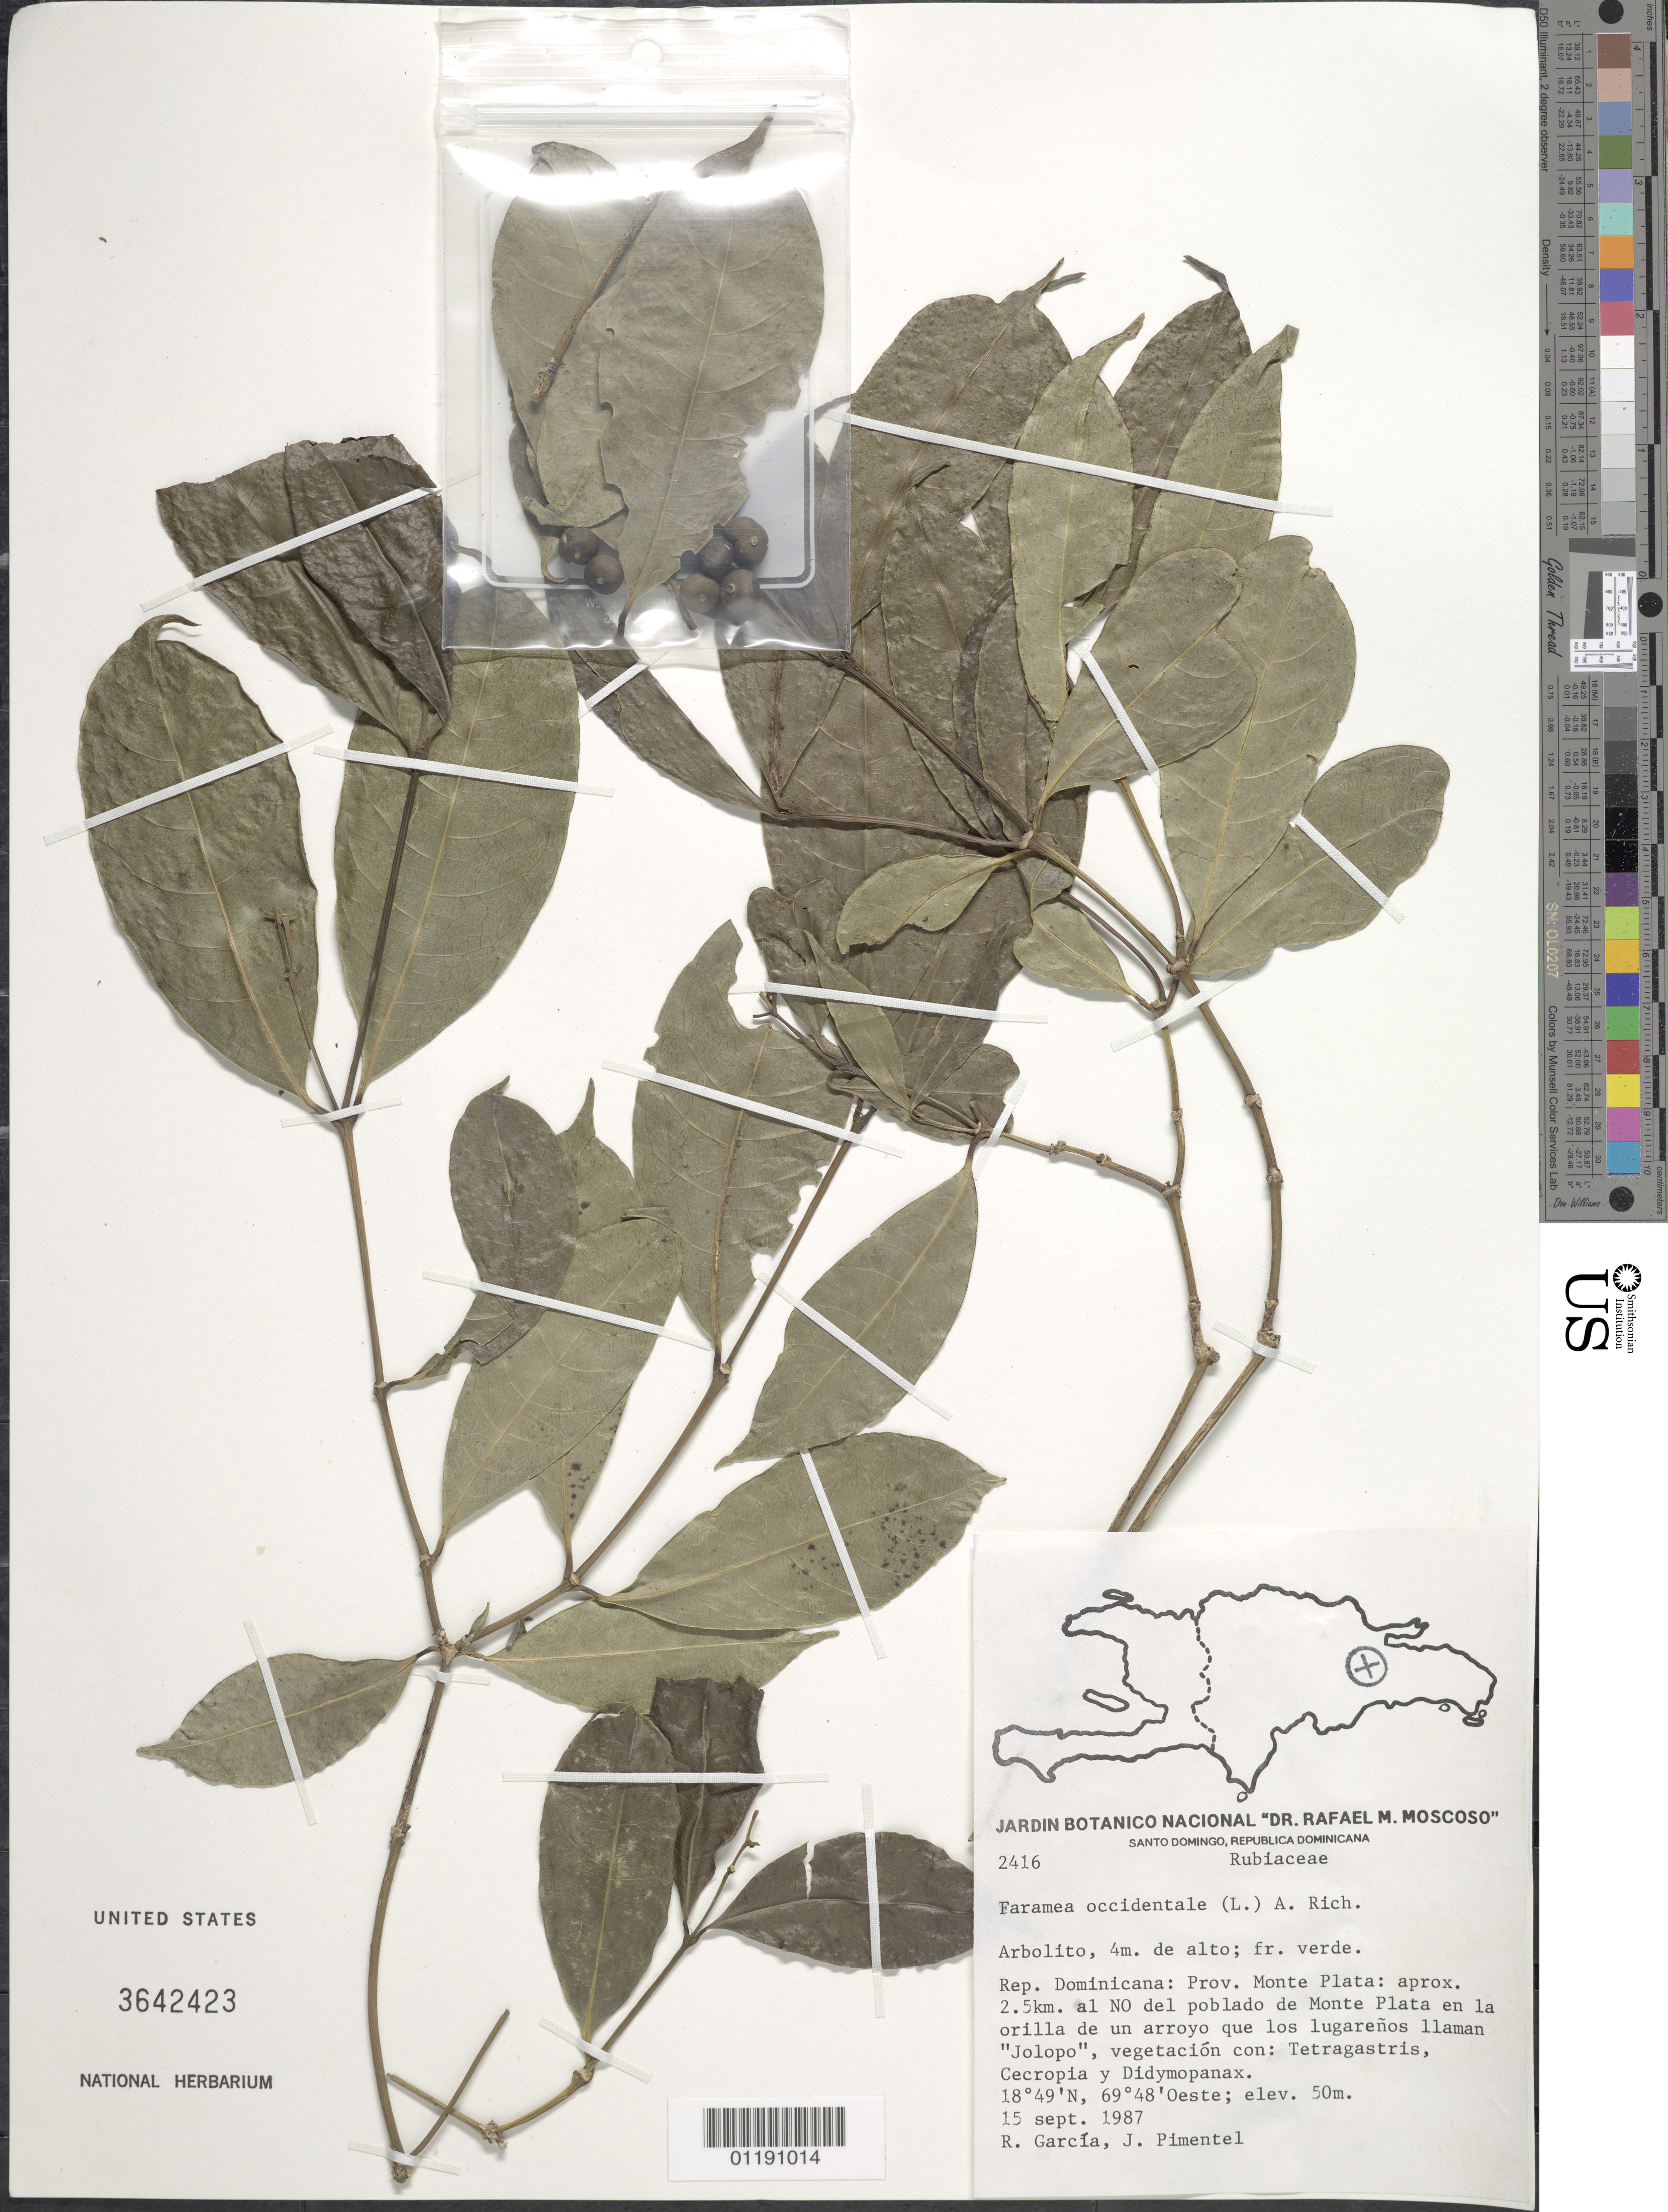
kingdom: Plantae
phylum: Tracheophyta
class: Magnoliopsida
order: Gentianales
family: Rubiaceae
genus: Faramea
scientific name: Faramea occidentalis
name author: (L.) A. Rich.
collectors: R. García & J. Pimentel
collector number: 2416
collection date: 1987-09-15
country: Dominican Republic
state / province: Monte Plata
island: Hispaniola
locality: About 2.5 km. NW of the town of Monte Plata on the bank of a stream that the locals call "Jolopo."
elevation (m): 50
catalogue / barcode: US 3642423